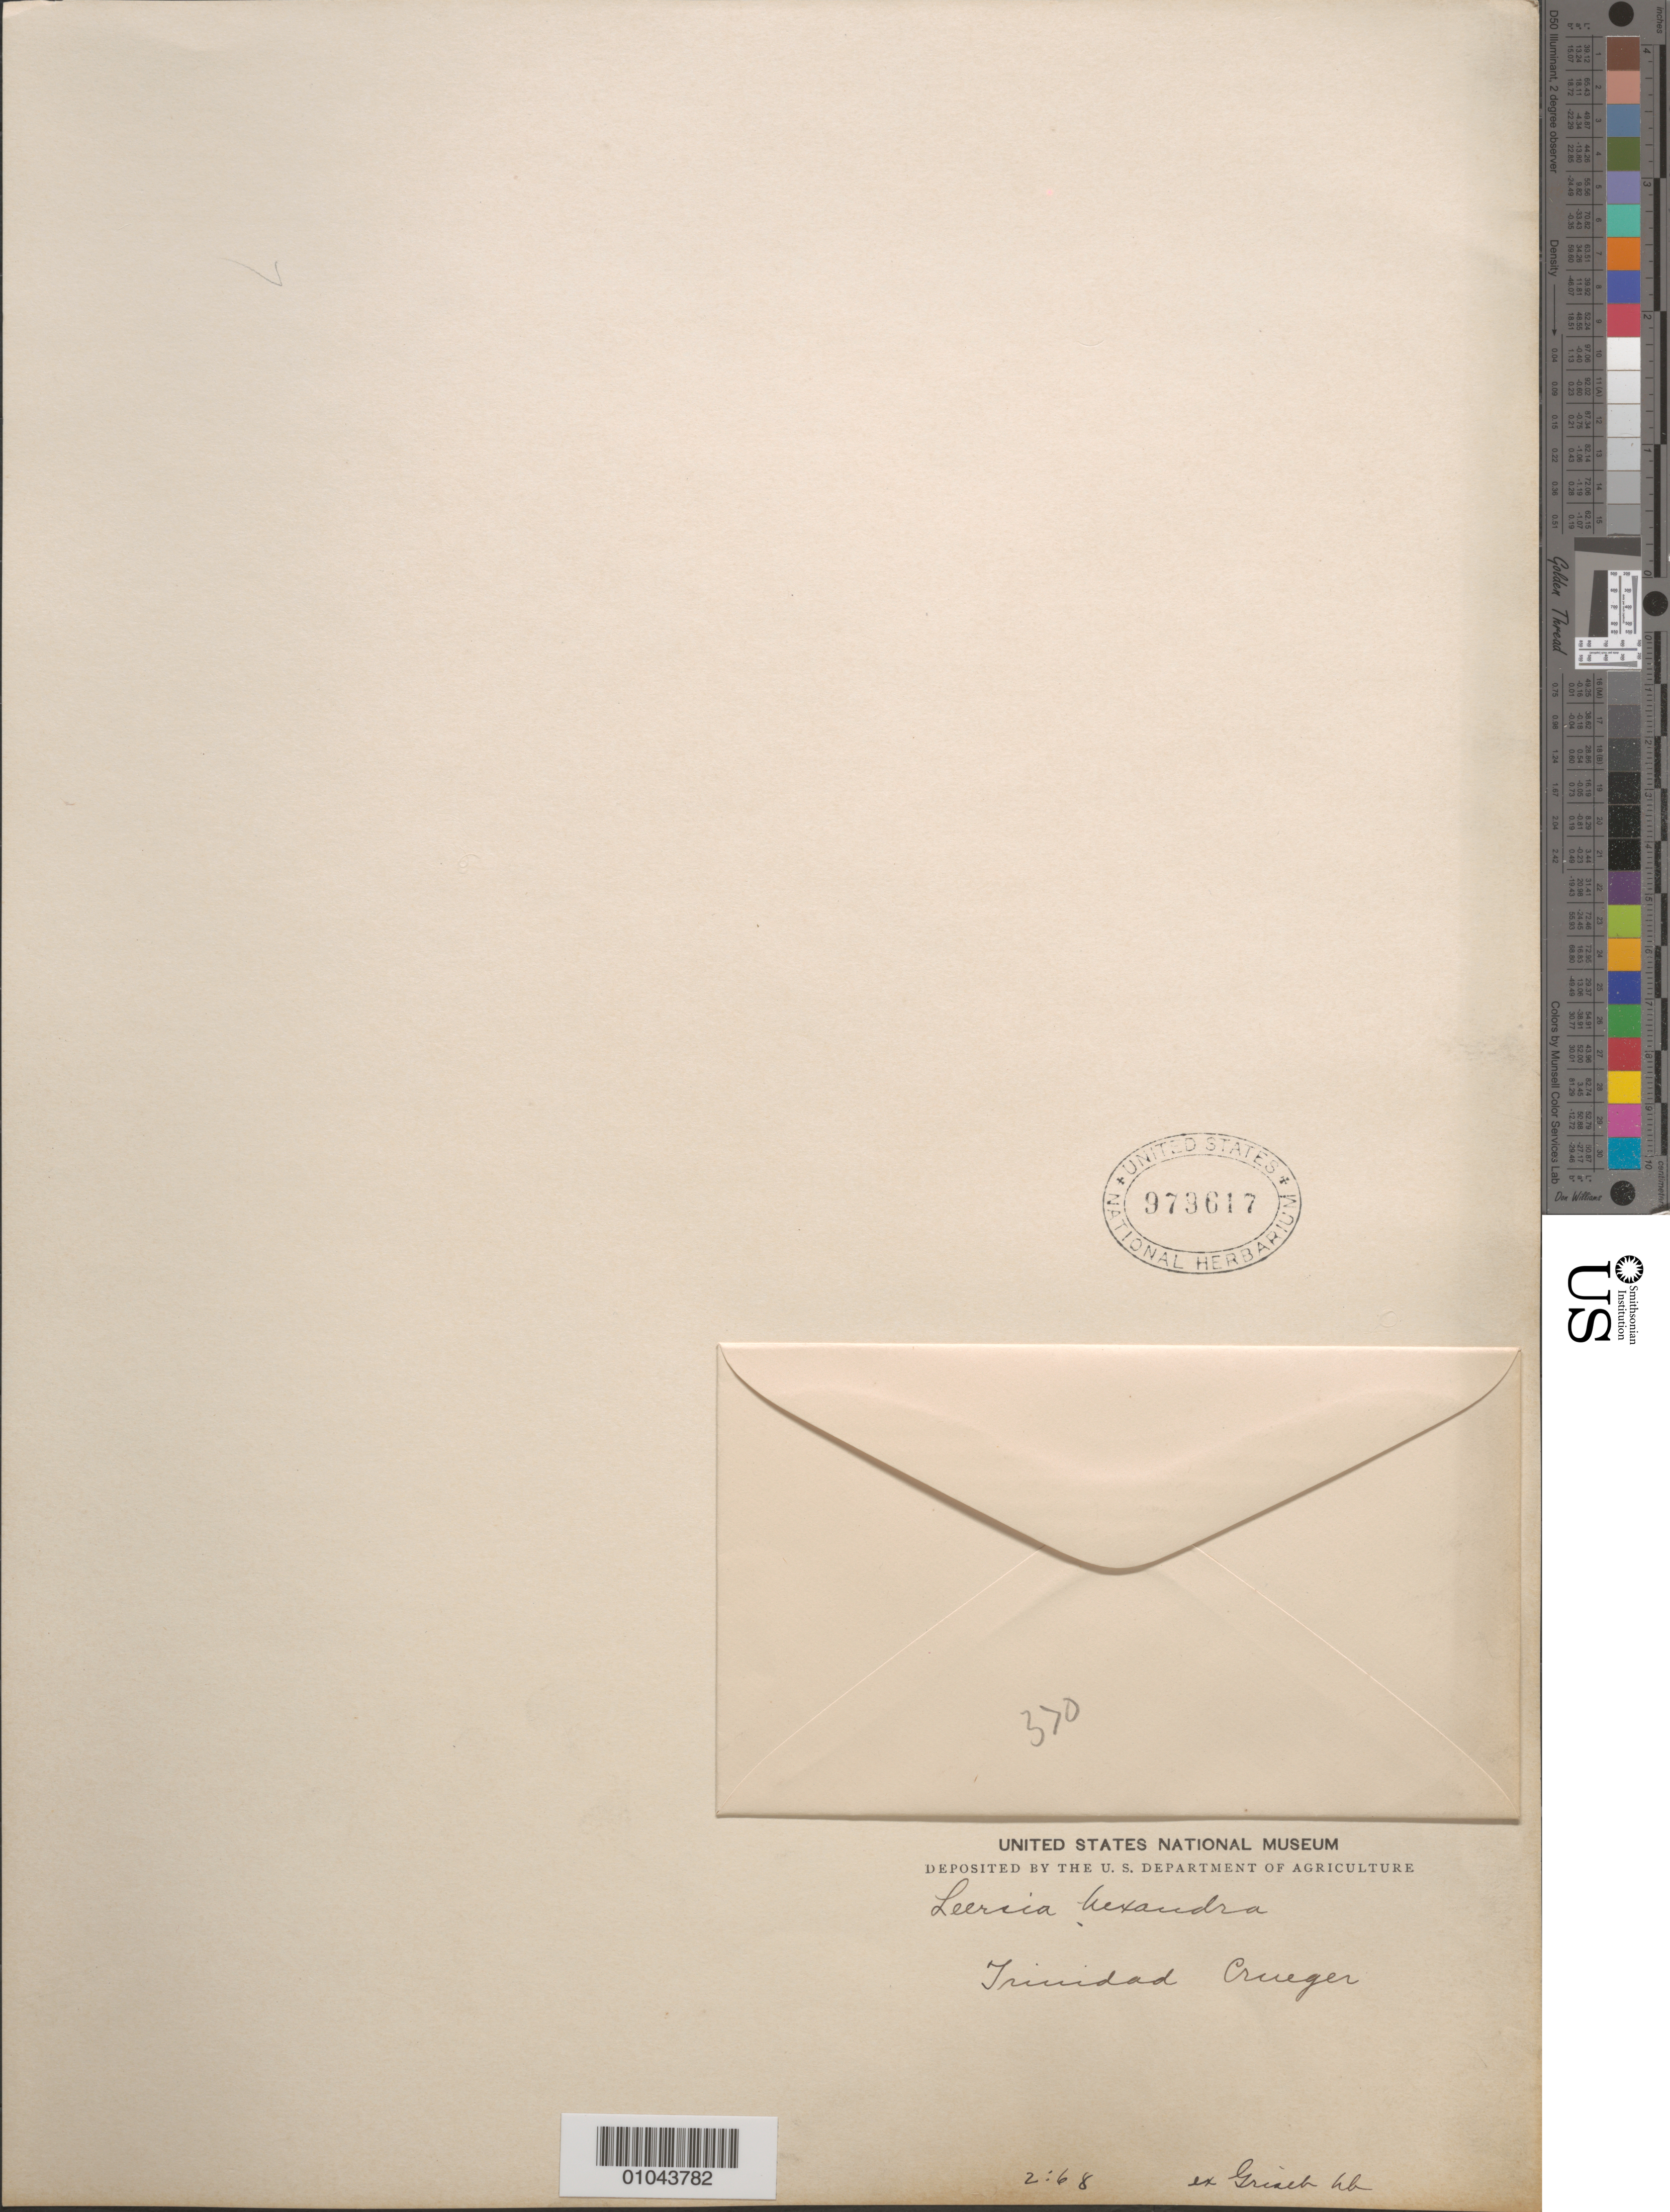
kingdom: Plantae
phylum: Tracheophyta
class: Liliopsida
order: Poales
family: Poaceae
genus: Leersia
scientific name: Leersia hexandra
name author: Sw.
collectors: H. Crüger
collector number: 370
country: Trinidad and Tobago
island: Trinidad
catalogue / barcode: US 979617